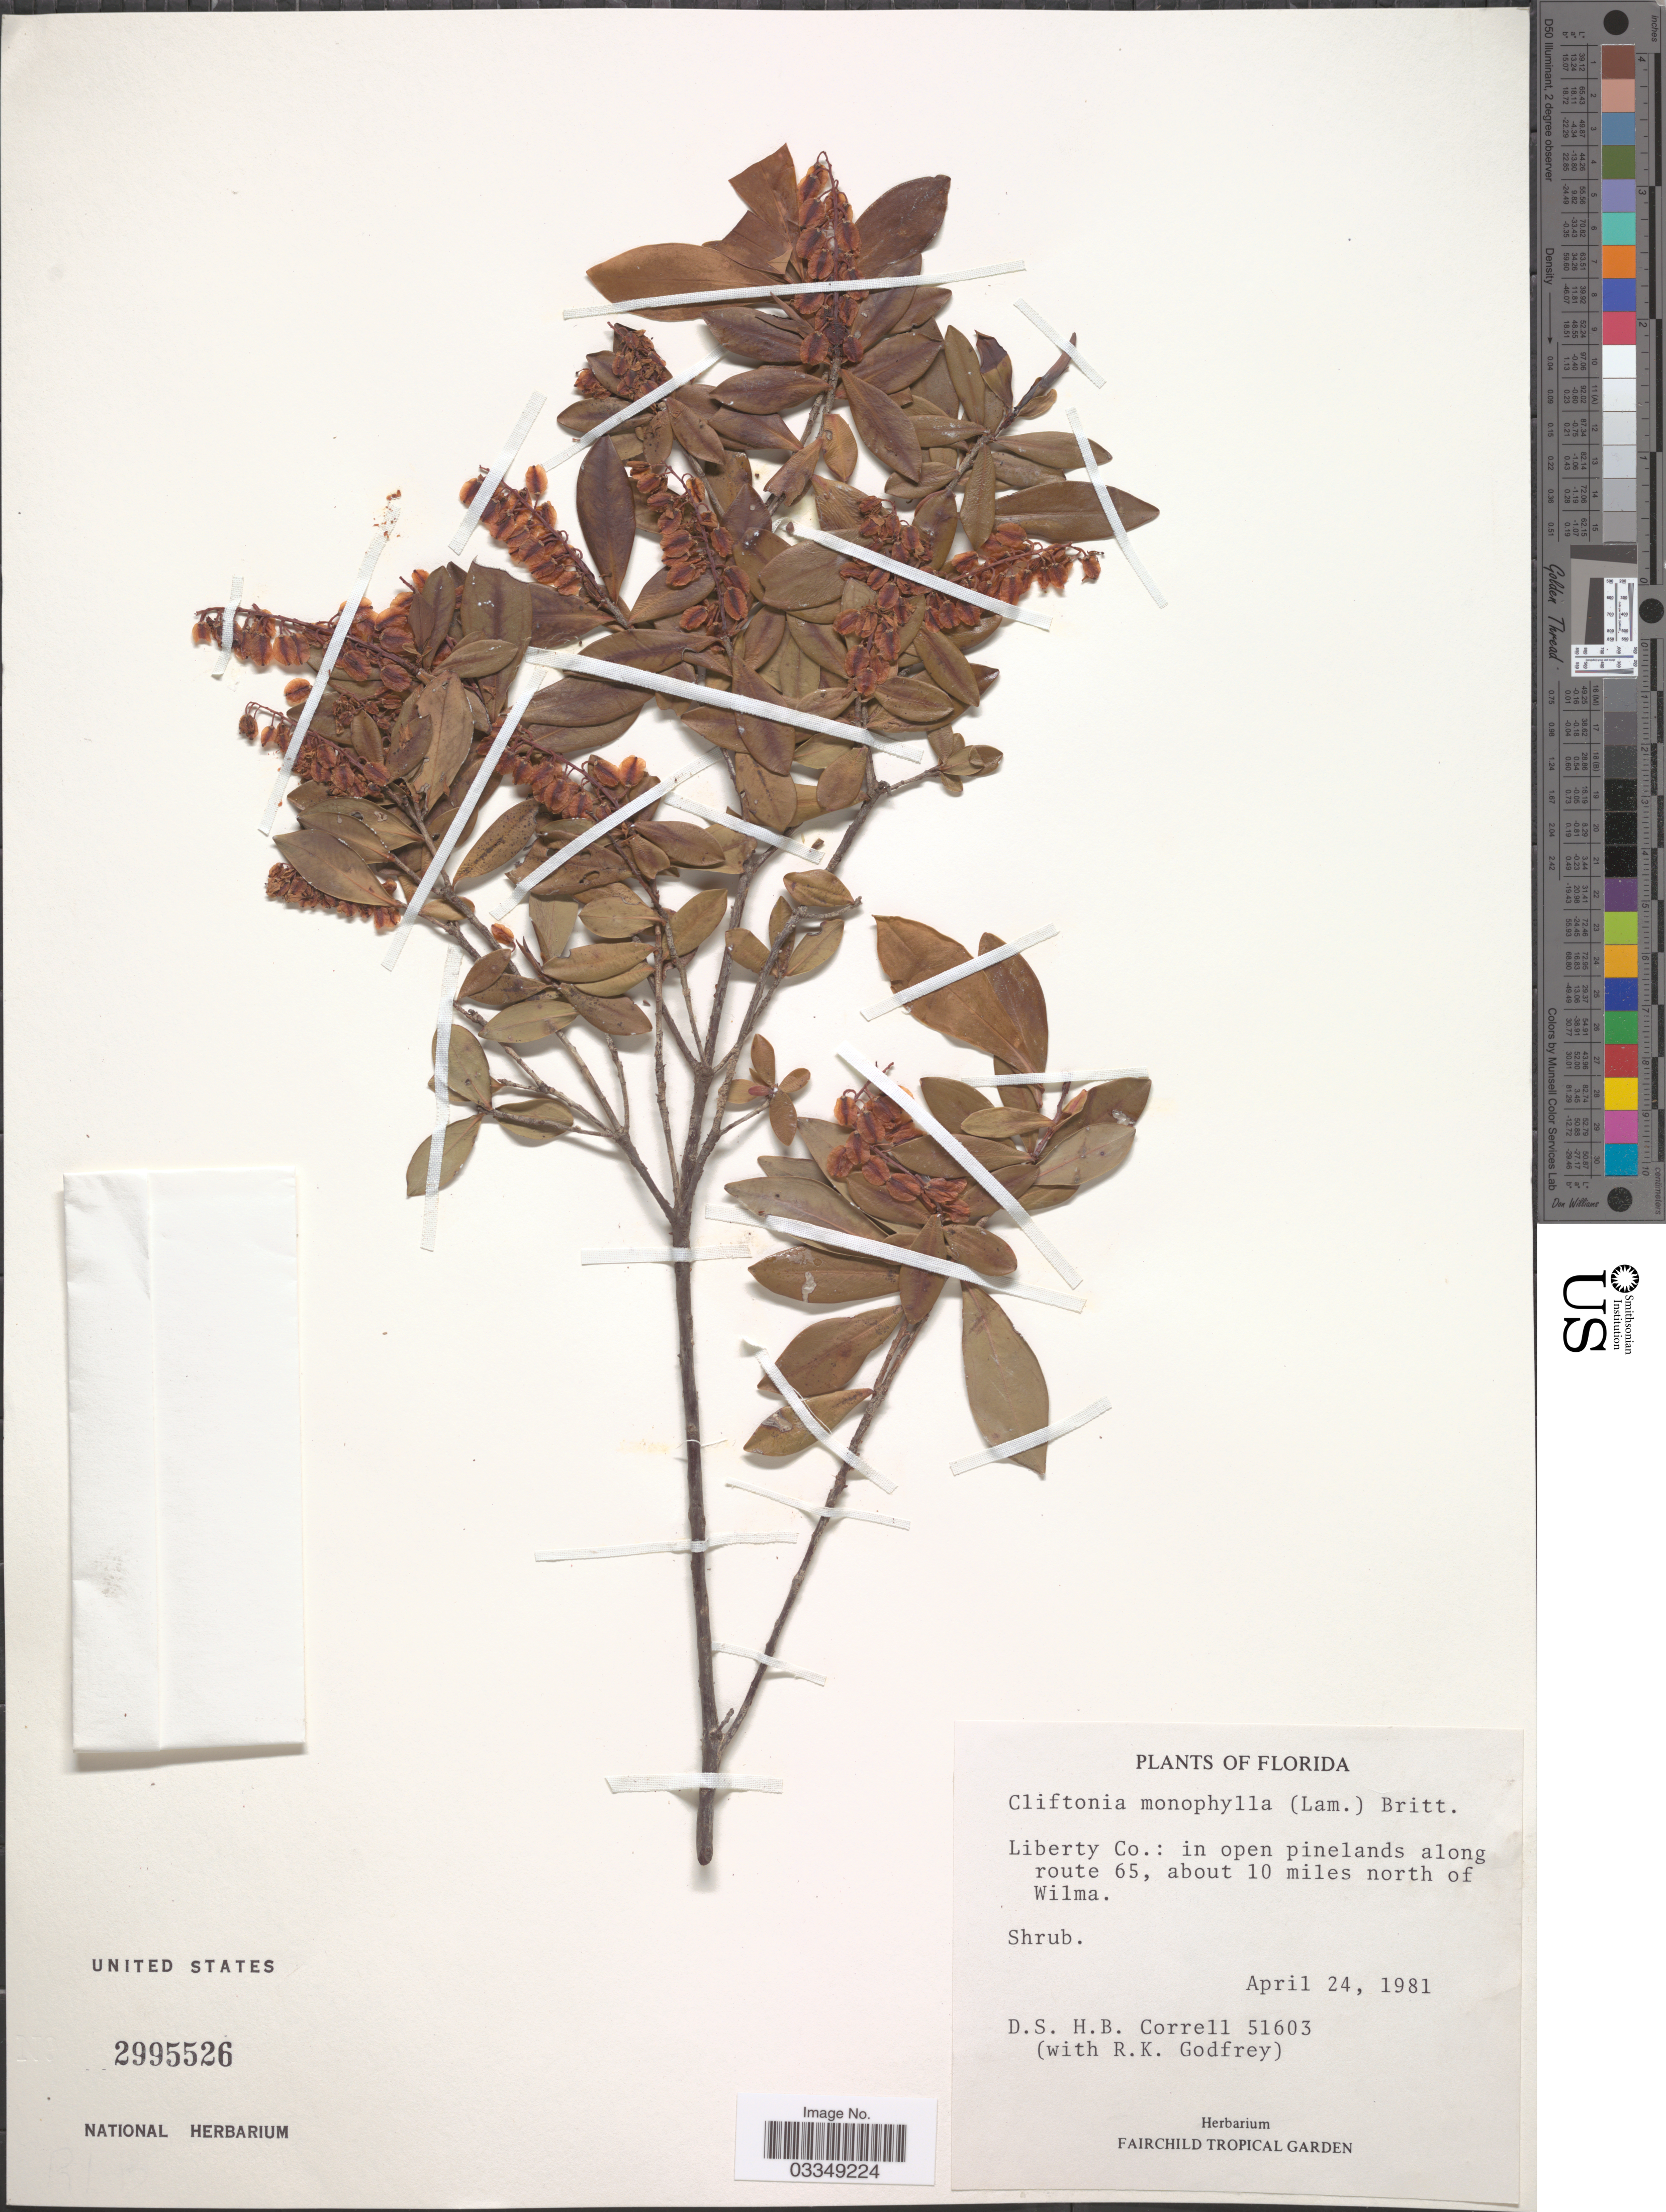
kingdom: Plantae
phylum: Tracheophyta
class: Magnoliopsida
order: Ericales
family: Cyrillaceae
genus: Cliftonia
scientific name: Cliftonia monophylla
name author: (Lam.) Britton ex Sarg.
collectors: D. S. Correll, H. Correll & R. K. Godfrey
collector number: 51603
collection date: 1981-04-24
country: United States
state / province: Florida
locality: Liberty Co.: in open pinelands along route 65, about 10 miles north of Wilma.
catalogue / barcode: US 2995526